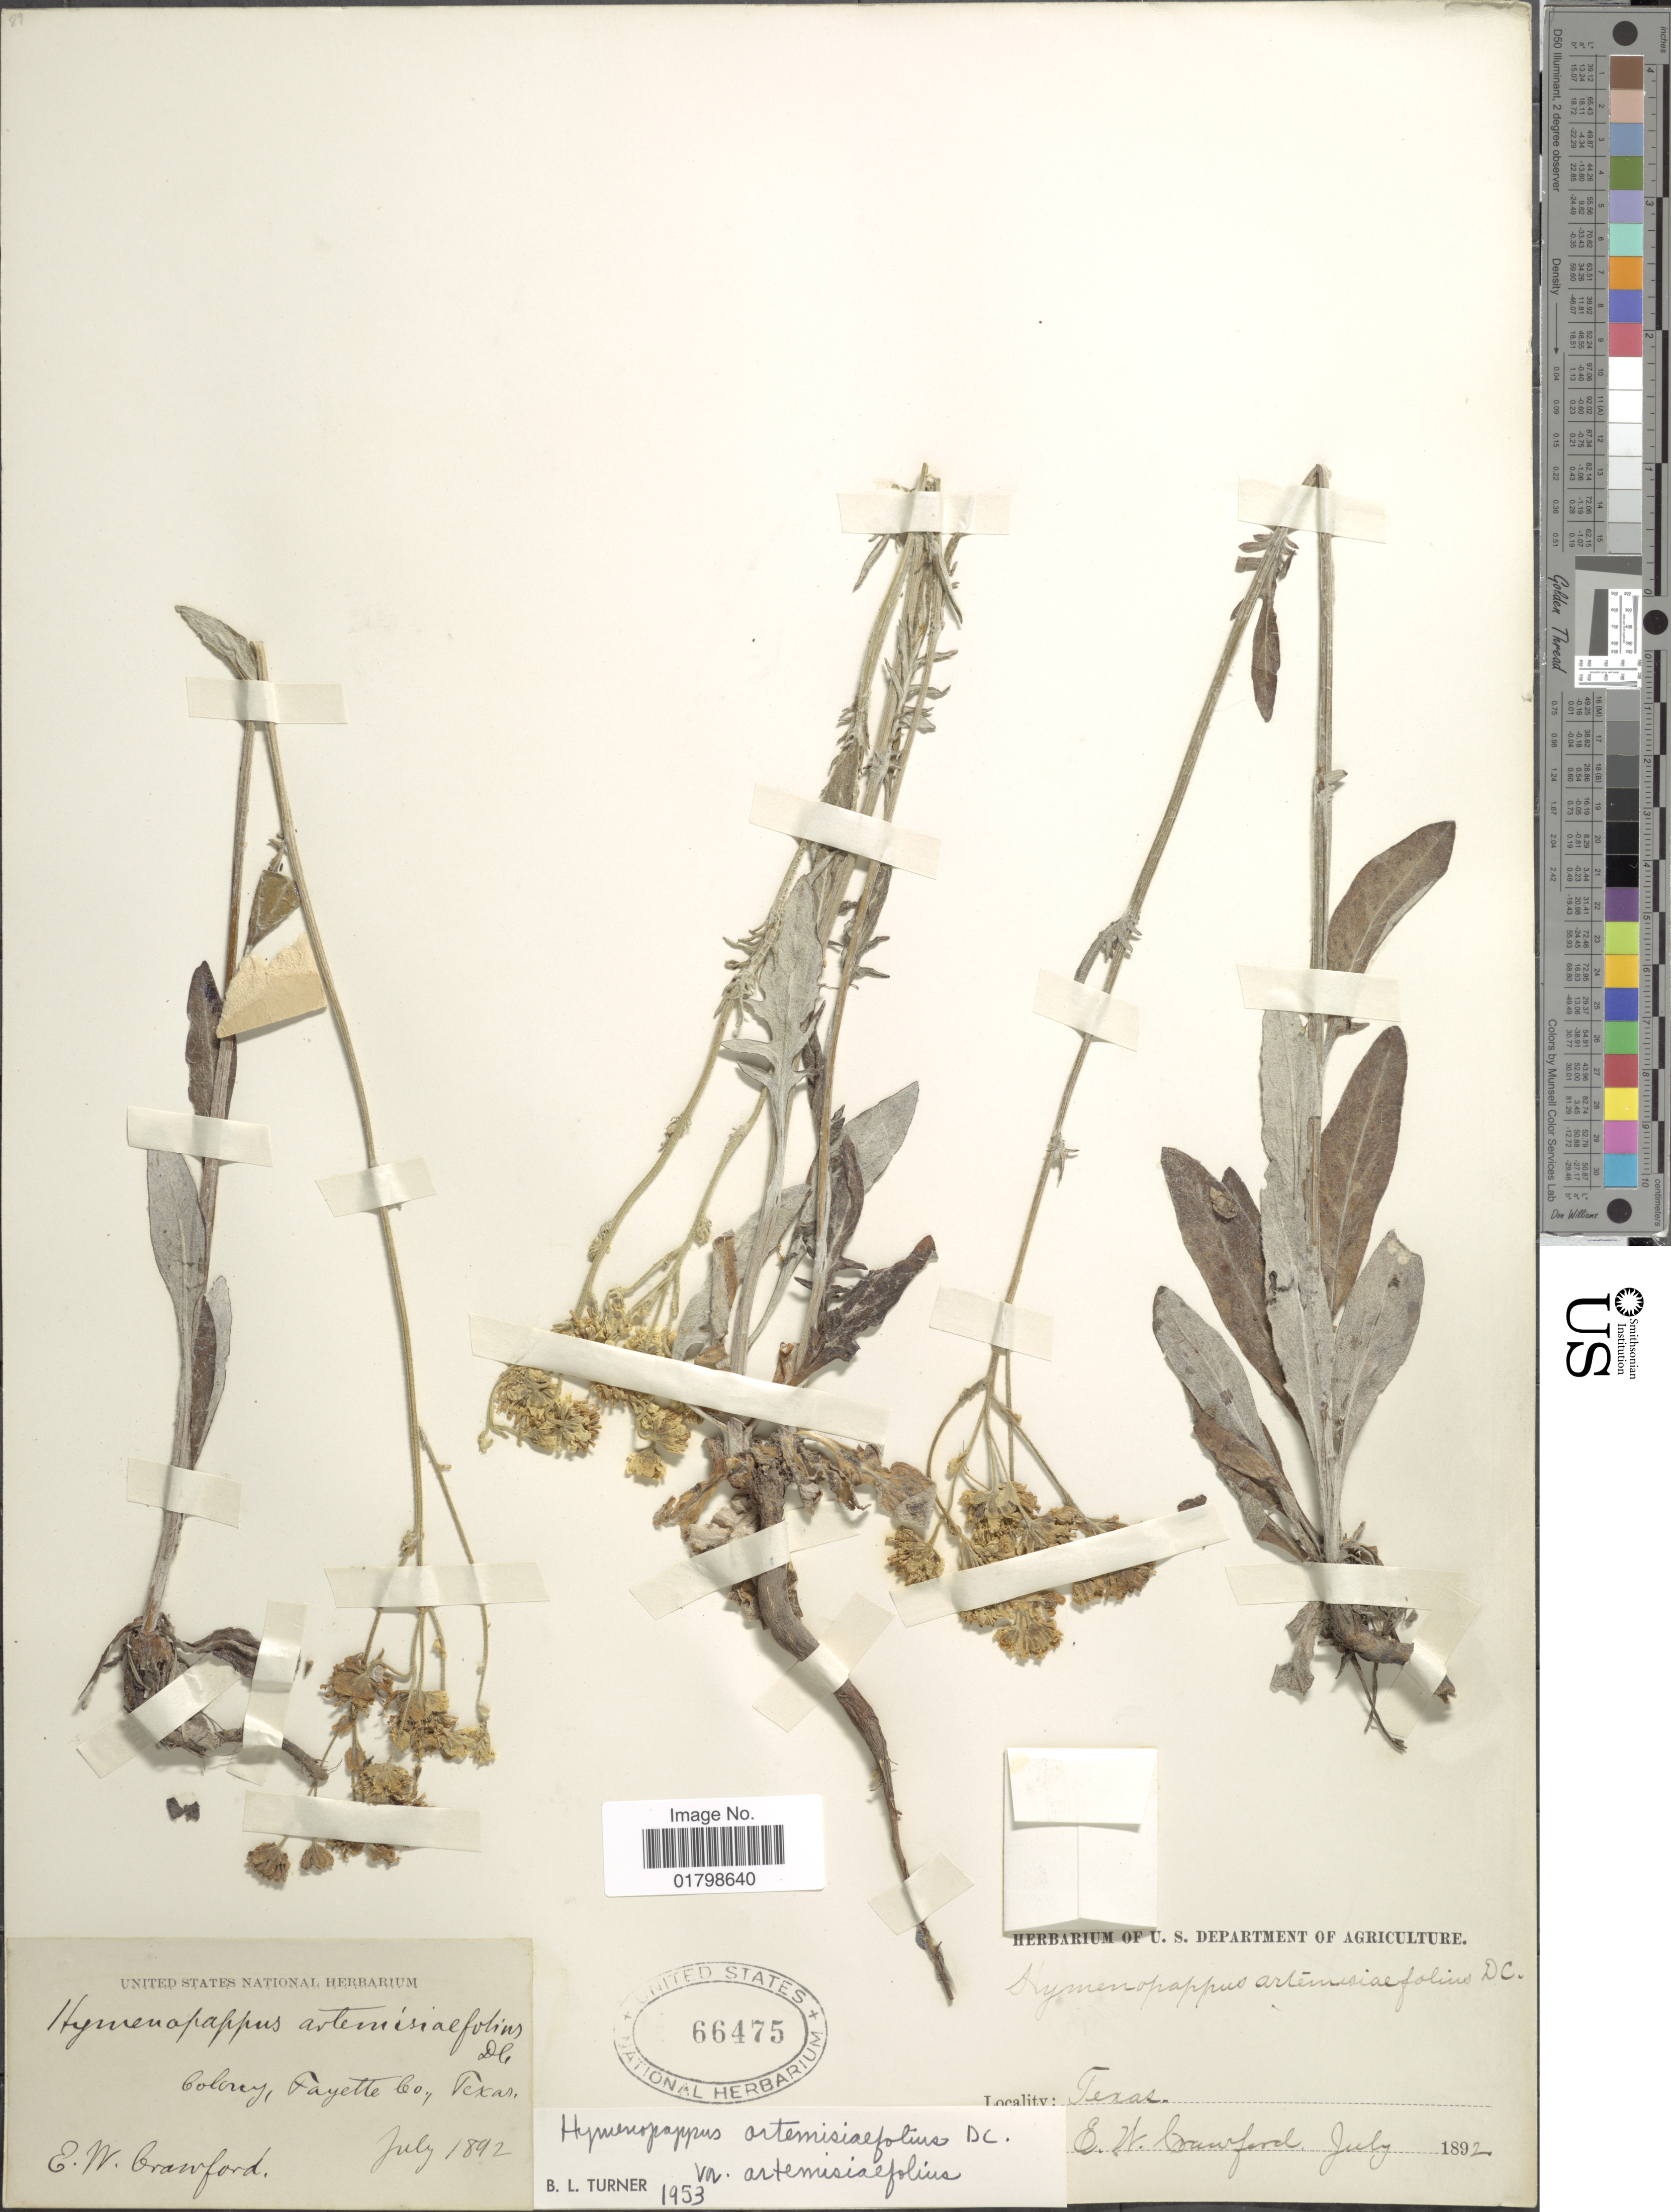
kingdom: Plantae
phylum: Tracheophyta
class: Magnoliopsida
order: Asterales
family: Asteraceae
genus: Hymenopappus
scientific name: Hymenopappus artemisiifolius var. artemisiifolius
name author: DC.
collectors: E. Crawford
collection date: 1892-07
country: United States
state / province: Texas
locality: Colony, Fayette Co.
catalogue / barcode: US 66475